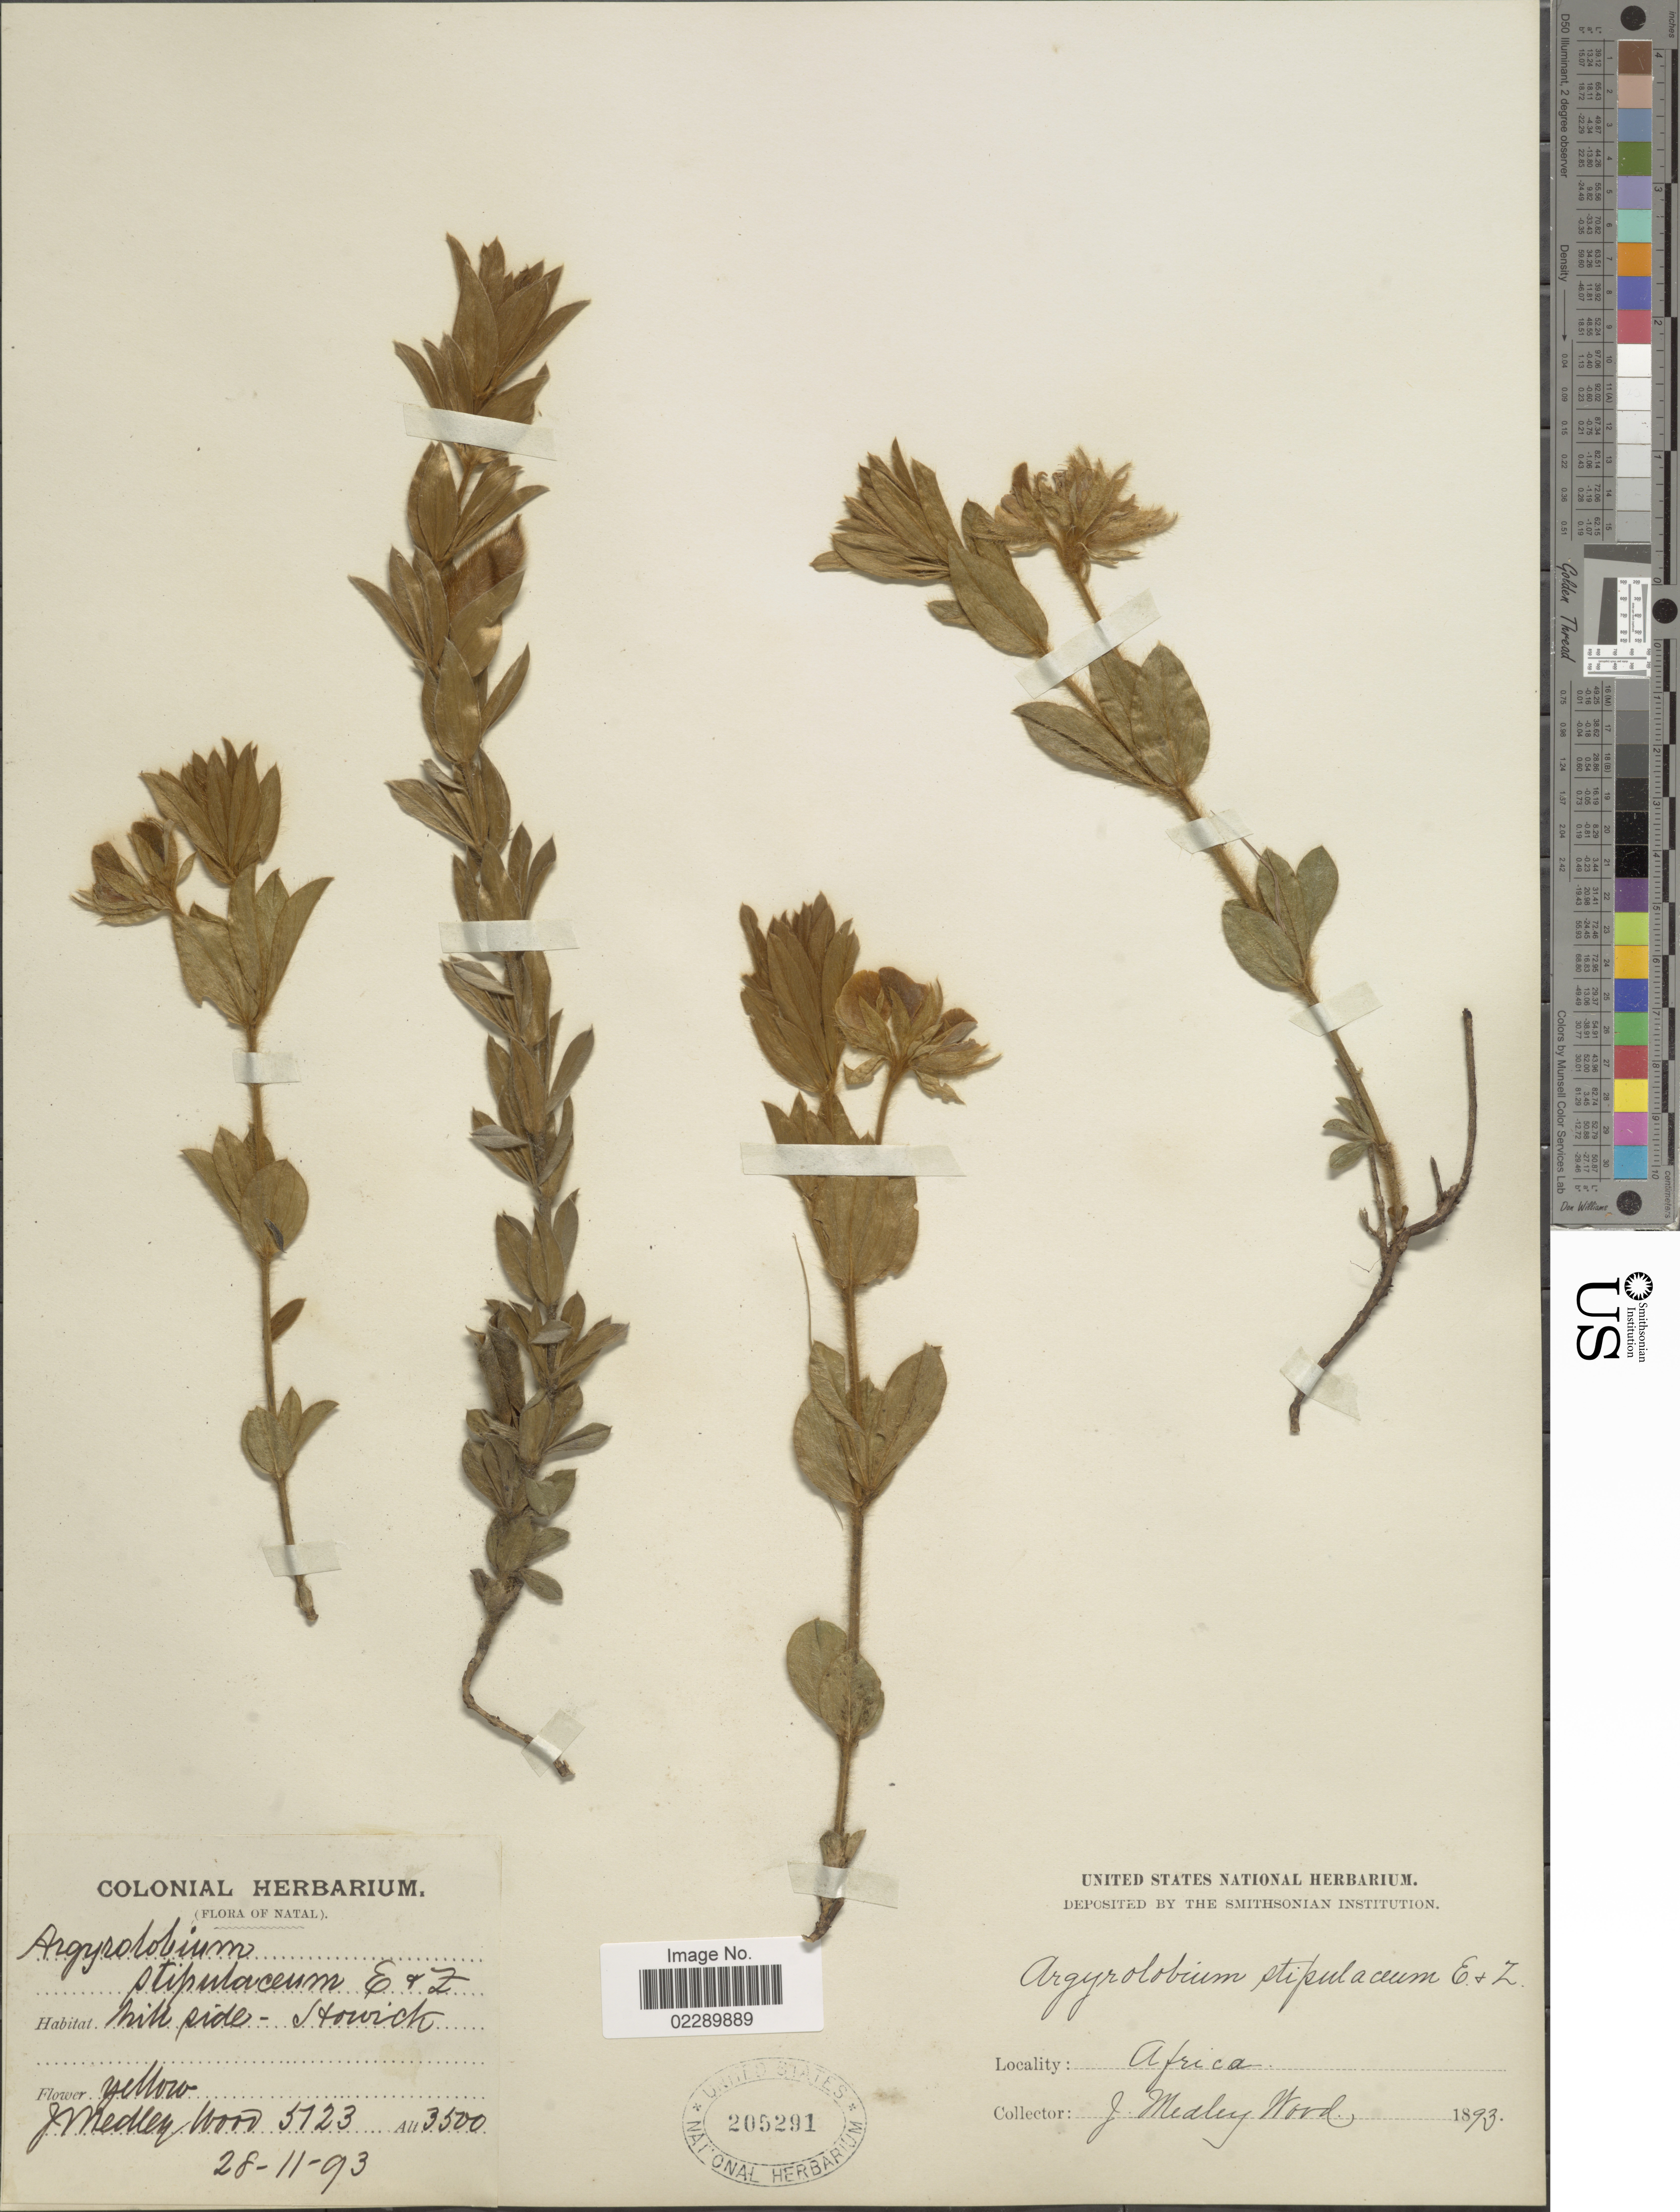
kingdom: Plantae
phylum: Tracheophyta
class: Magnoliopsida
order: Fabales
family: Fabaceae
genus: Argyrolobium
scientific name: Argyrolobium stipulaceum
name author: Eckl. & Zeyh.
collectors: J. Medley Wood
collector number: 5123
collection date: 1893-11-28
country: South Africa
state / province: KwaZulu-Natal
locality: Hill side - Howick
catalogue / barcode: US 205291